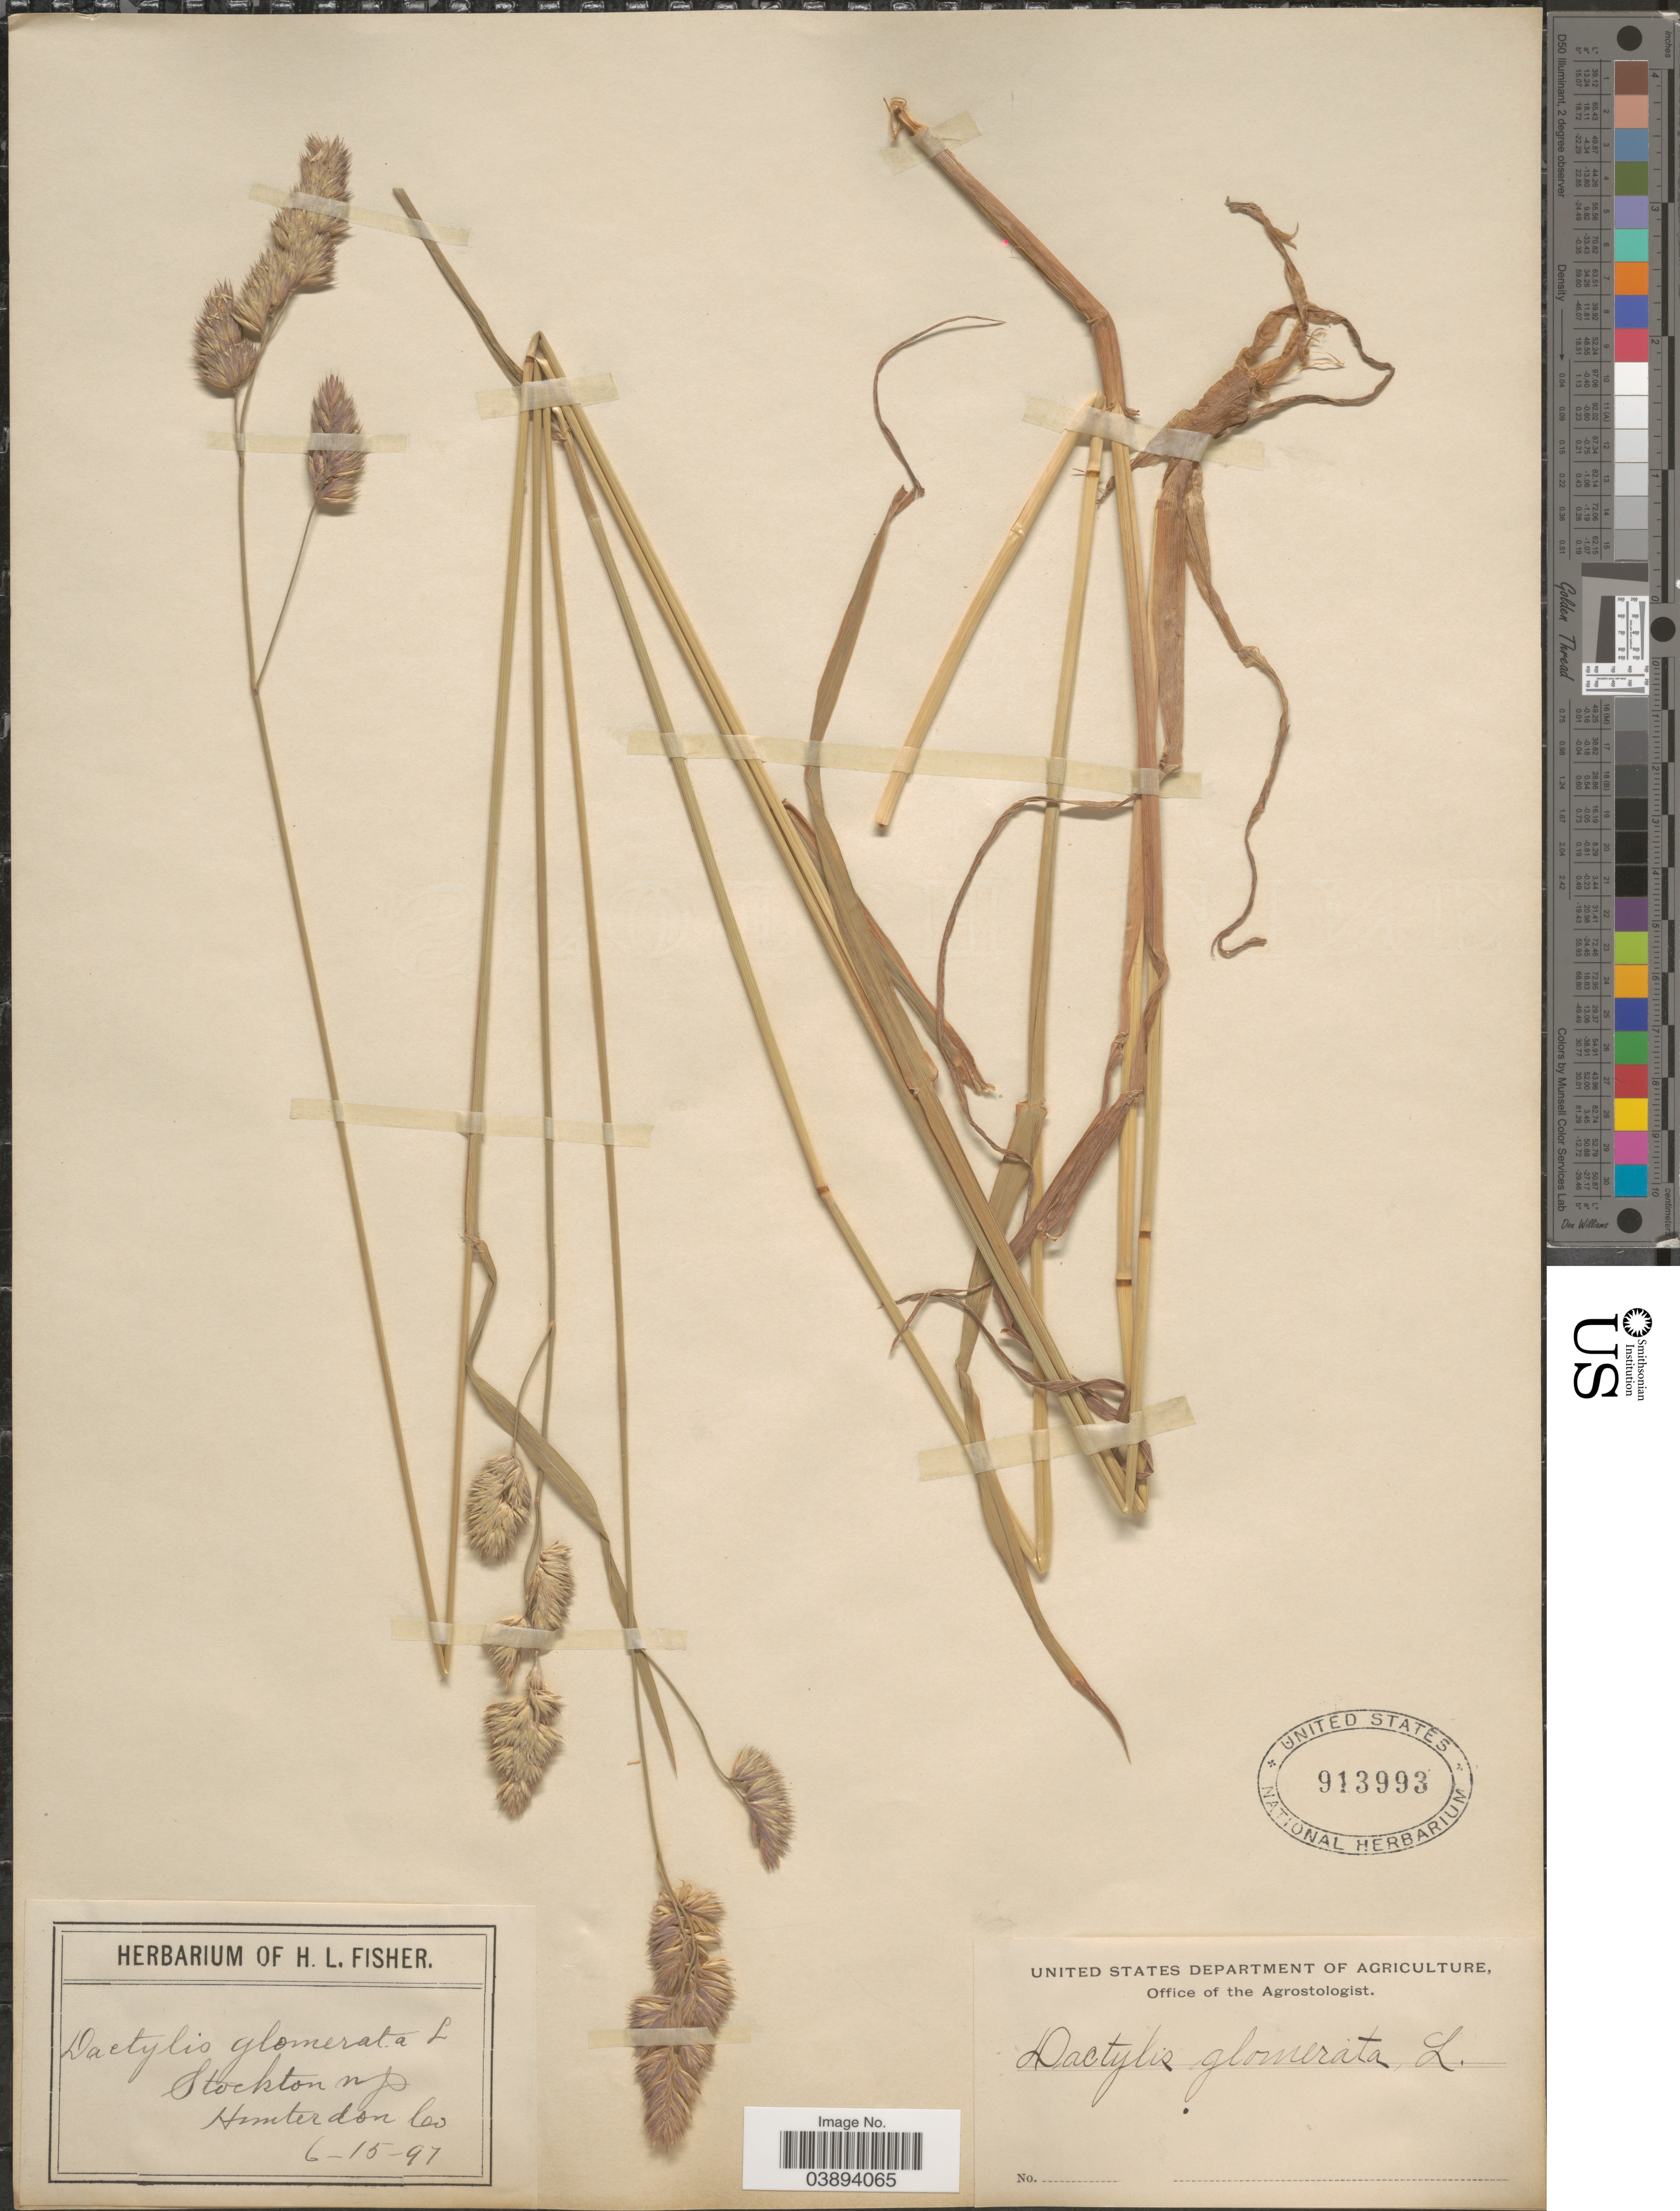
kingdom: Plantae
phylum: Tracheophyta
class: Liliopsida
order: Poales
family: Poaceae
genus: Dactylis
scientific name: Dactylis glomerata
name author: L.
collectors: ex herb. of H. L. Fisher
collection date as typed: Transcribed d/m/y: 15/6/97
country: United States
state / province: New Jersey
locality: Stockton. Hunterdon Co.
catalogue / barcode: US 913993